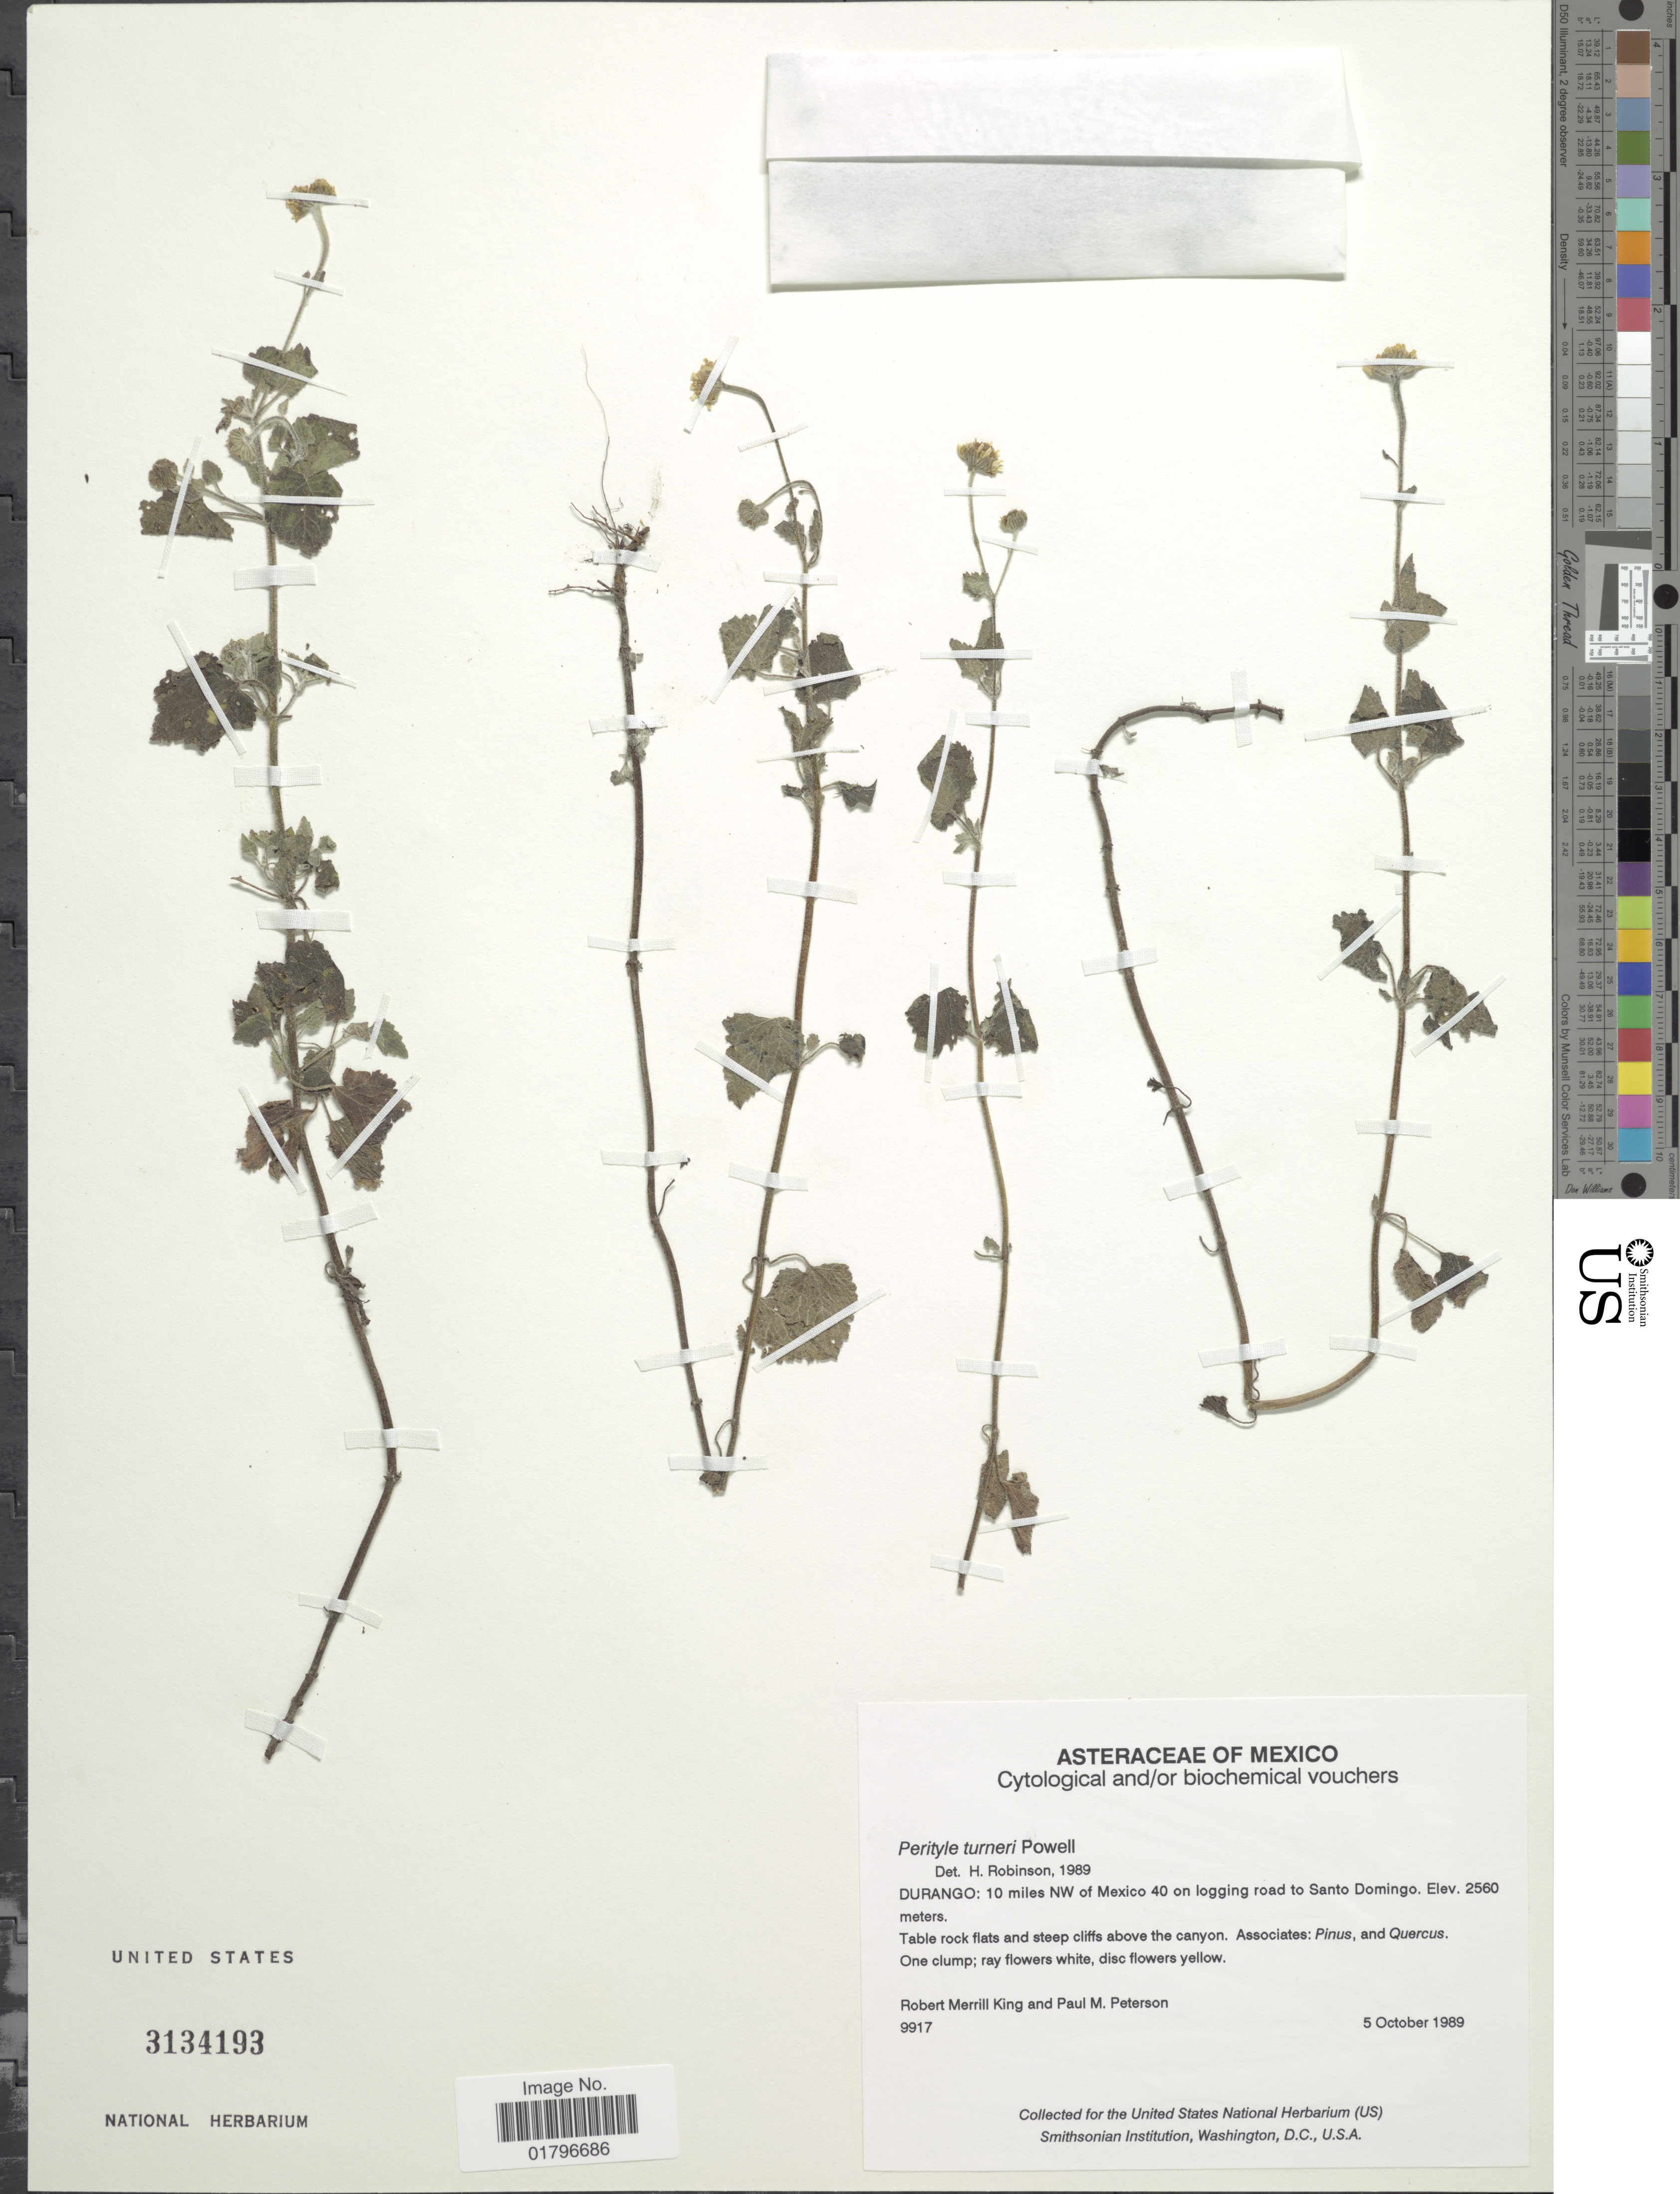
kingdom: Plantae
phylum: Tracheophyta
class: Magnoliopsida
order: Asterales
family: Asteraceae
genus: Perityle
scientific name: Perityle turneri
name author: A.M. Powell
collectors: R. M. King & P. M. Peterson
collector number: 9917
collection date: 1989-10-05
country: Mexico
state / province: Durango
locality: Durango: 10 miles NW of Mexico 40 on logging road to Santo Domingo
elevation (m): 2560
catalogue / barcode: US 3134193